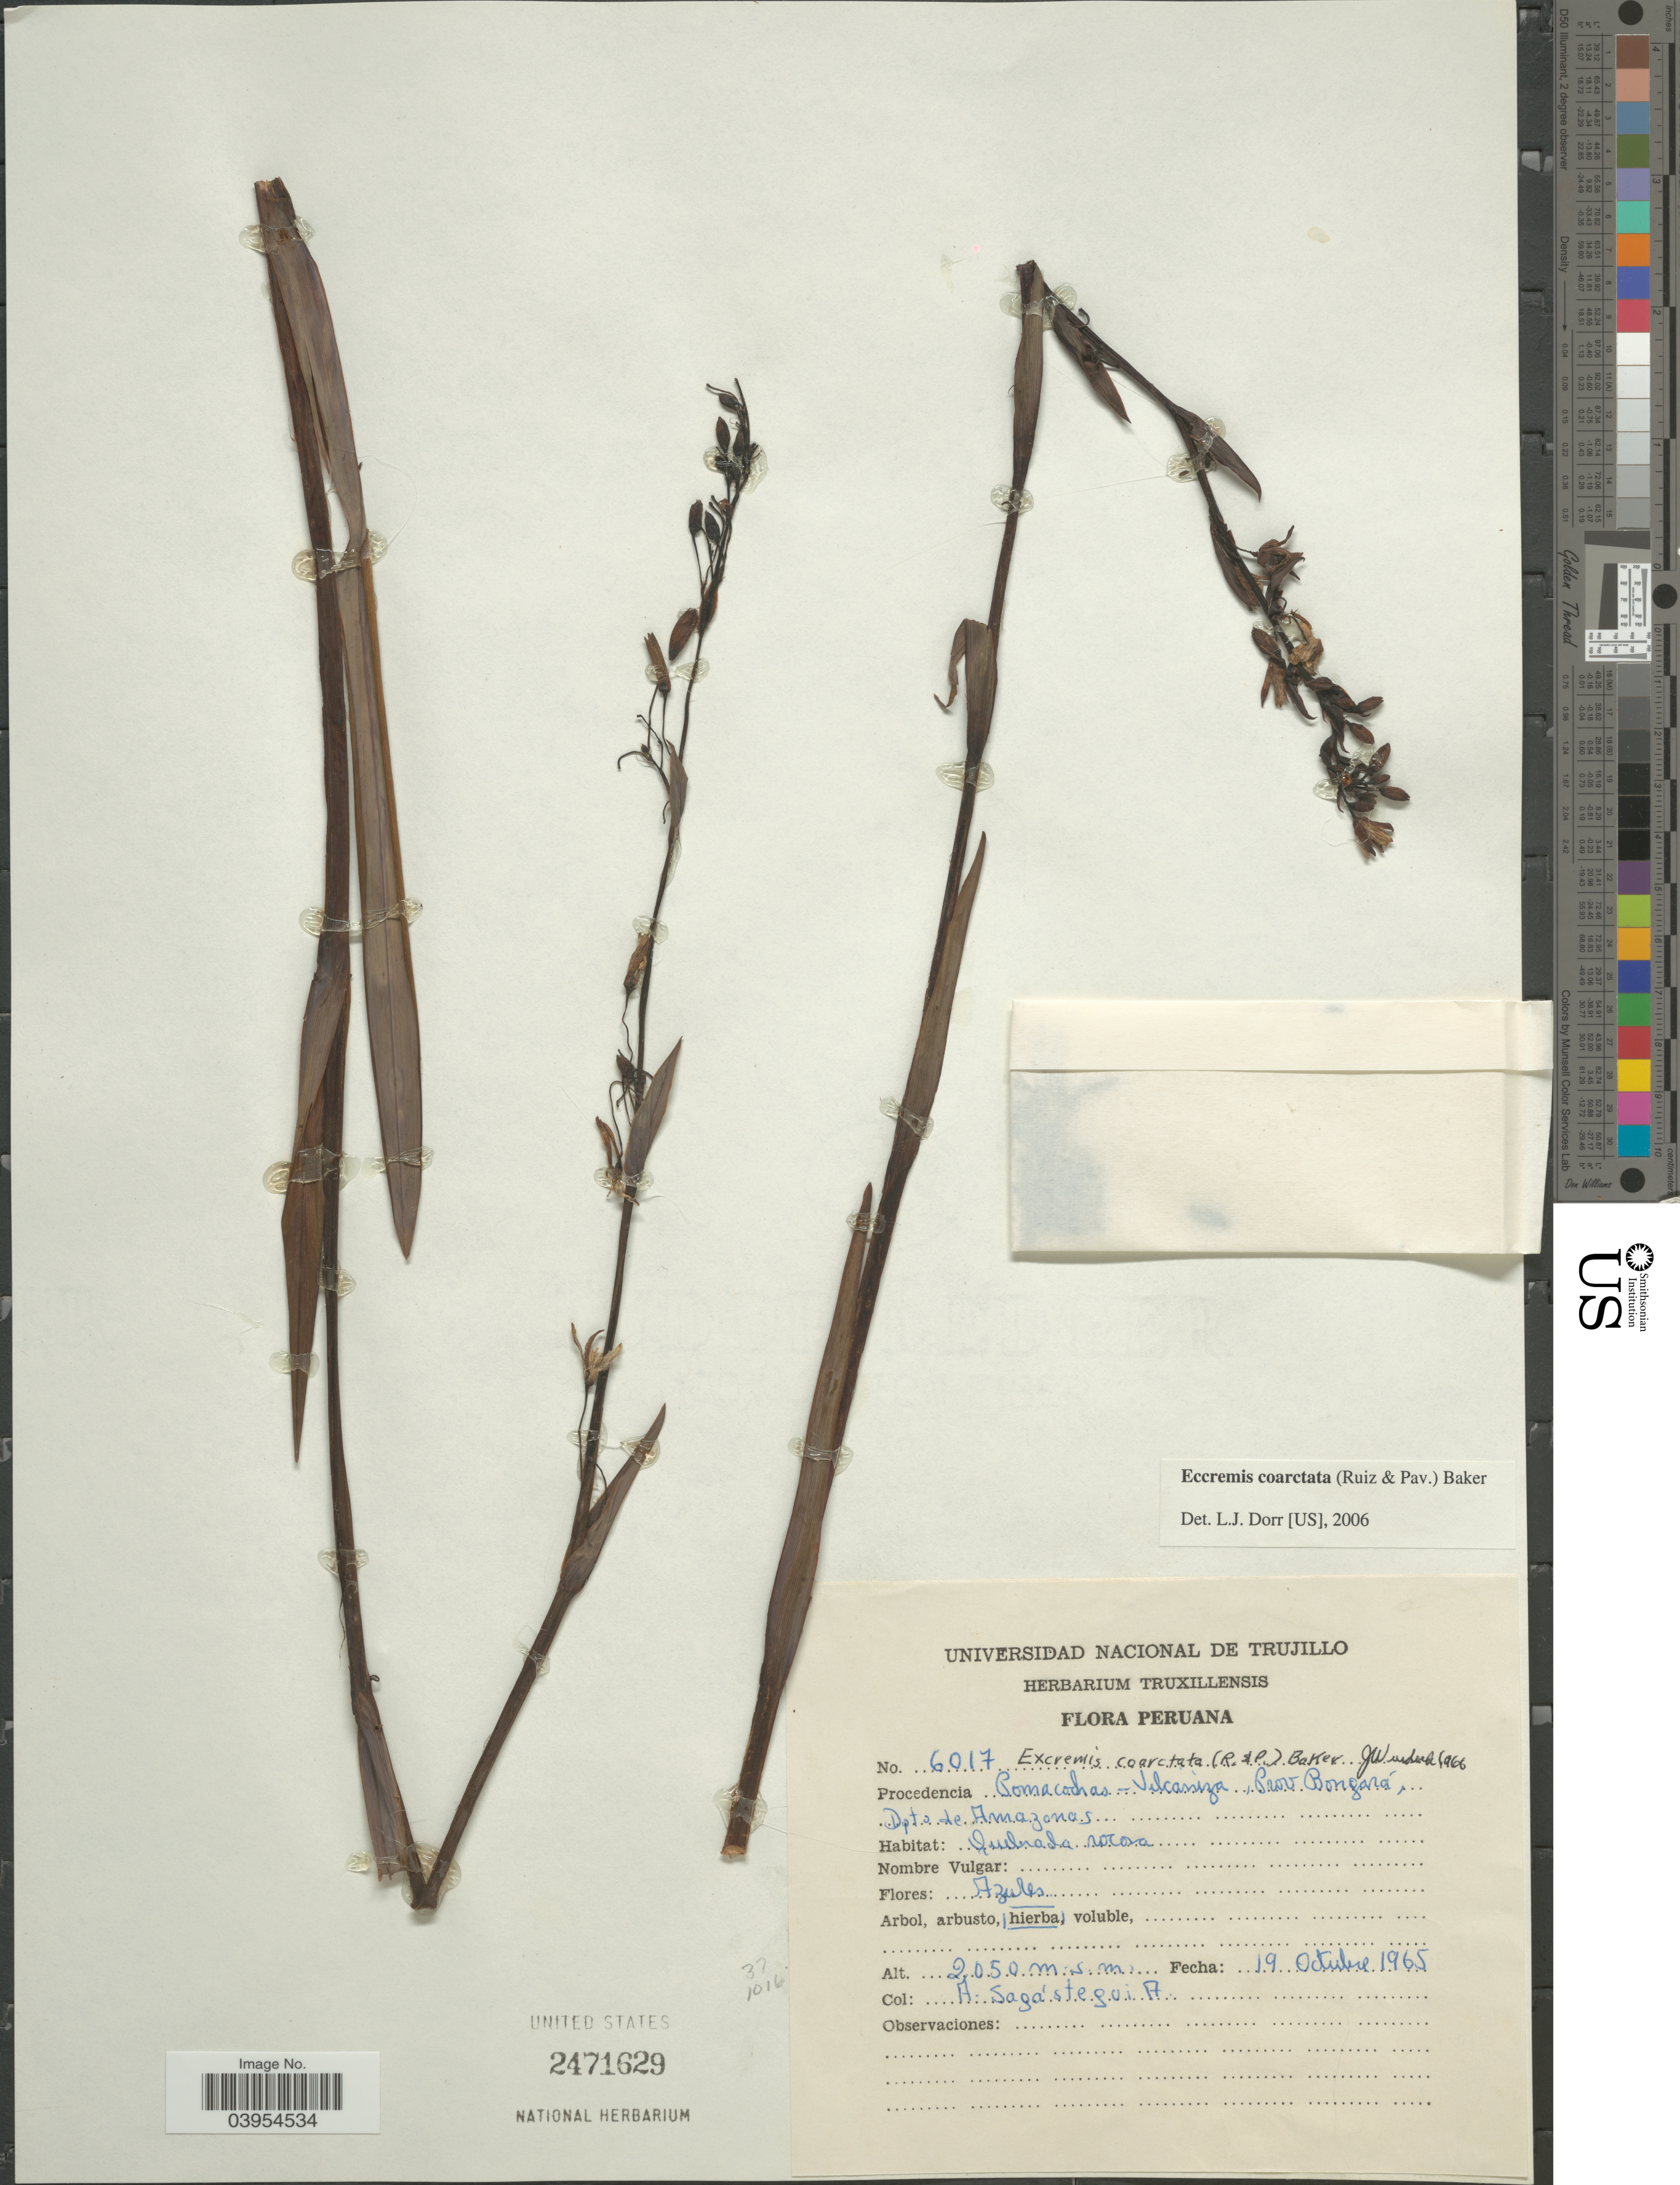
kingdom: Plantae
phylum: Tracheophyta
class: Liliopsida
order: Asparagales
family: Asphodelaceae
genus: Eccremis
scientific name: Eccremis coarctata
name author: Baker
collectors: A. Sagástegui A.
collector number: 6017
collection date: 1965-10-19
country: Peru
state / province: Amazonas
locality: Procedencia Pomacochas - Vilcaniza, Prov. Bongará, Dpto. de Amazonas.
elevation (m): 2050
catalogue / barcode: US 2471629